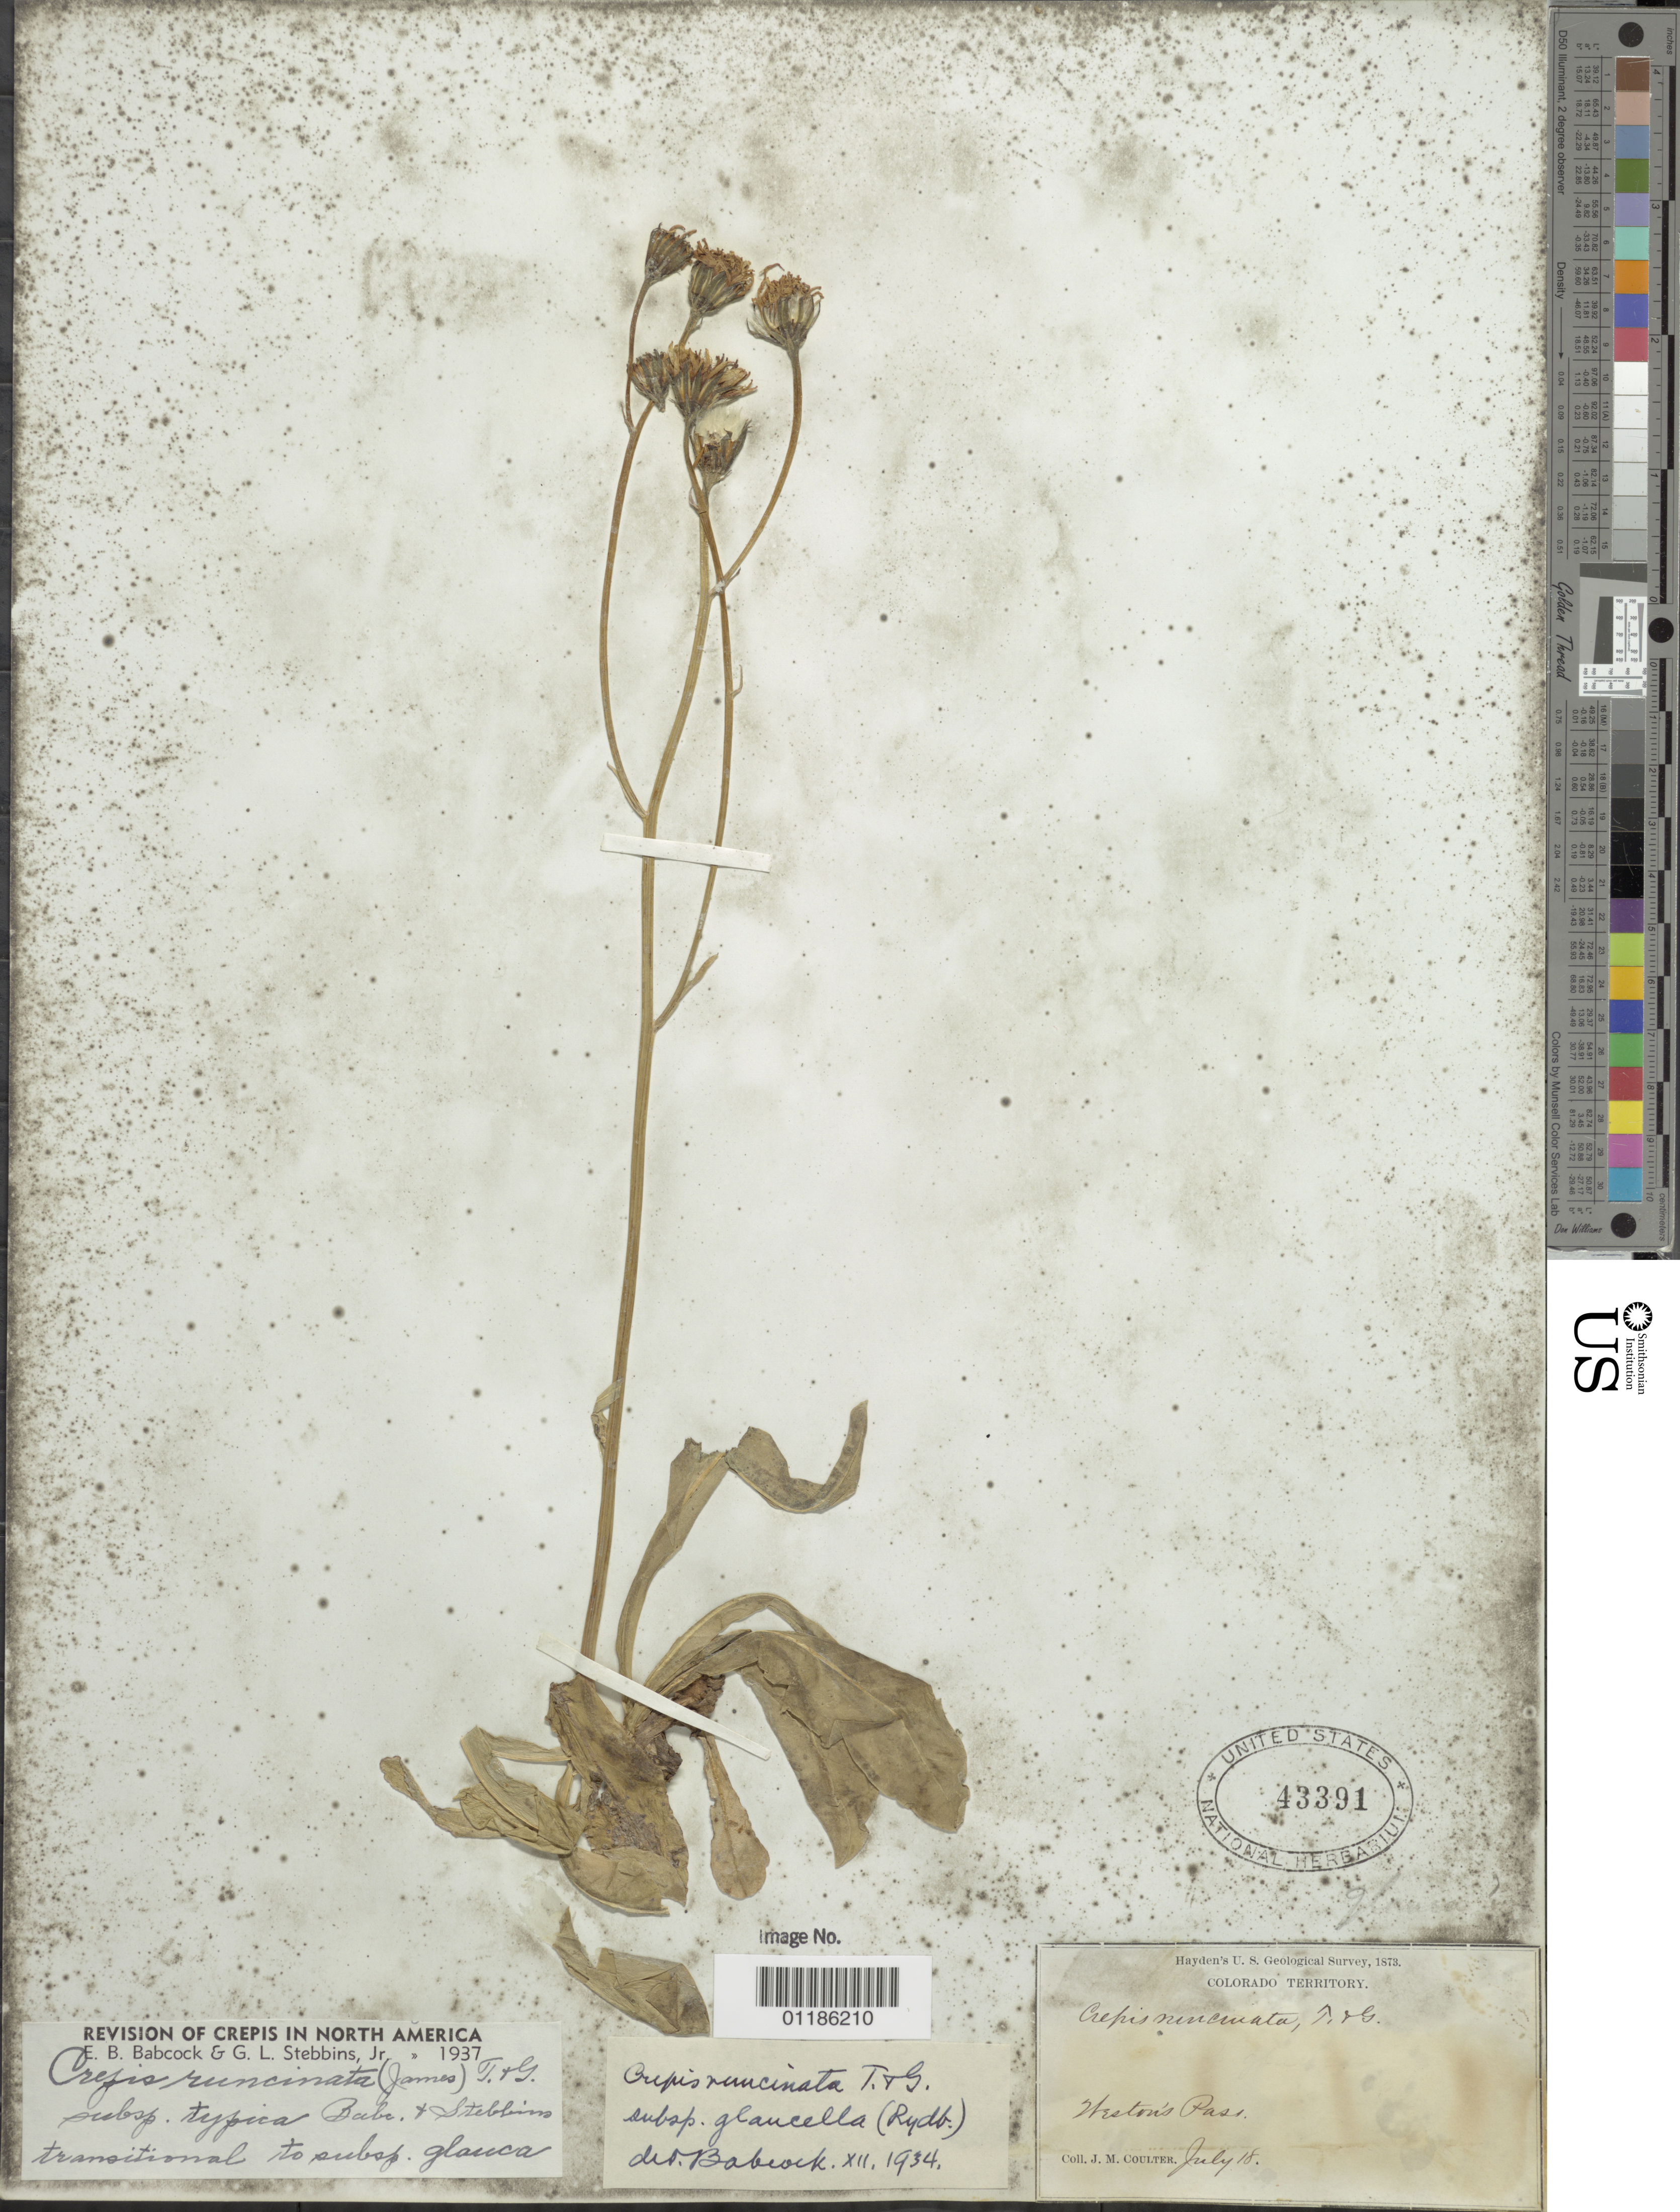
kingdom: Plantae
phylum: Tracheophyta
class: Magnoliopsida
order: Asterales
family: Asteraceae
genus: Crepis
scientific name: Crepis runcinata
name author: Torr. & A. Gray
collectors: J. M. Coulter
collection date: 1873-07-18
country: United States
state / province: Colorado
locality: Weston's Pass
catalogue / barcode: US 43391